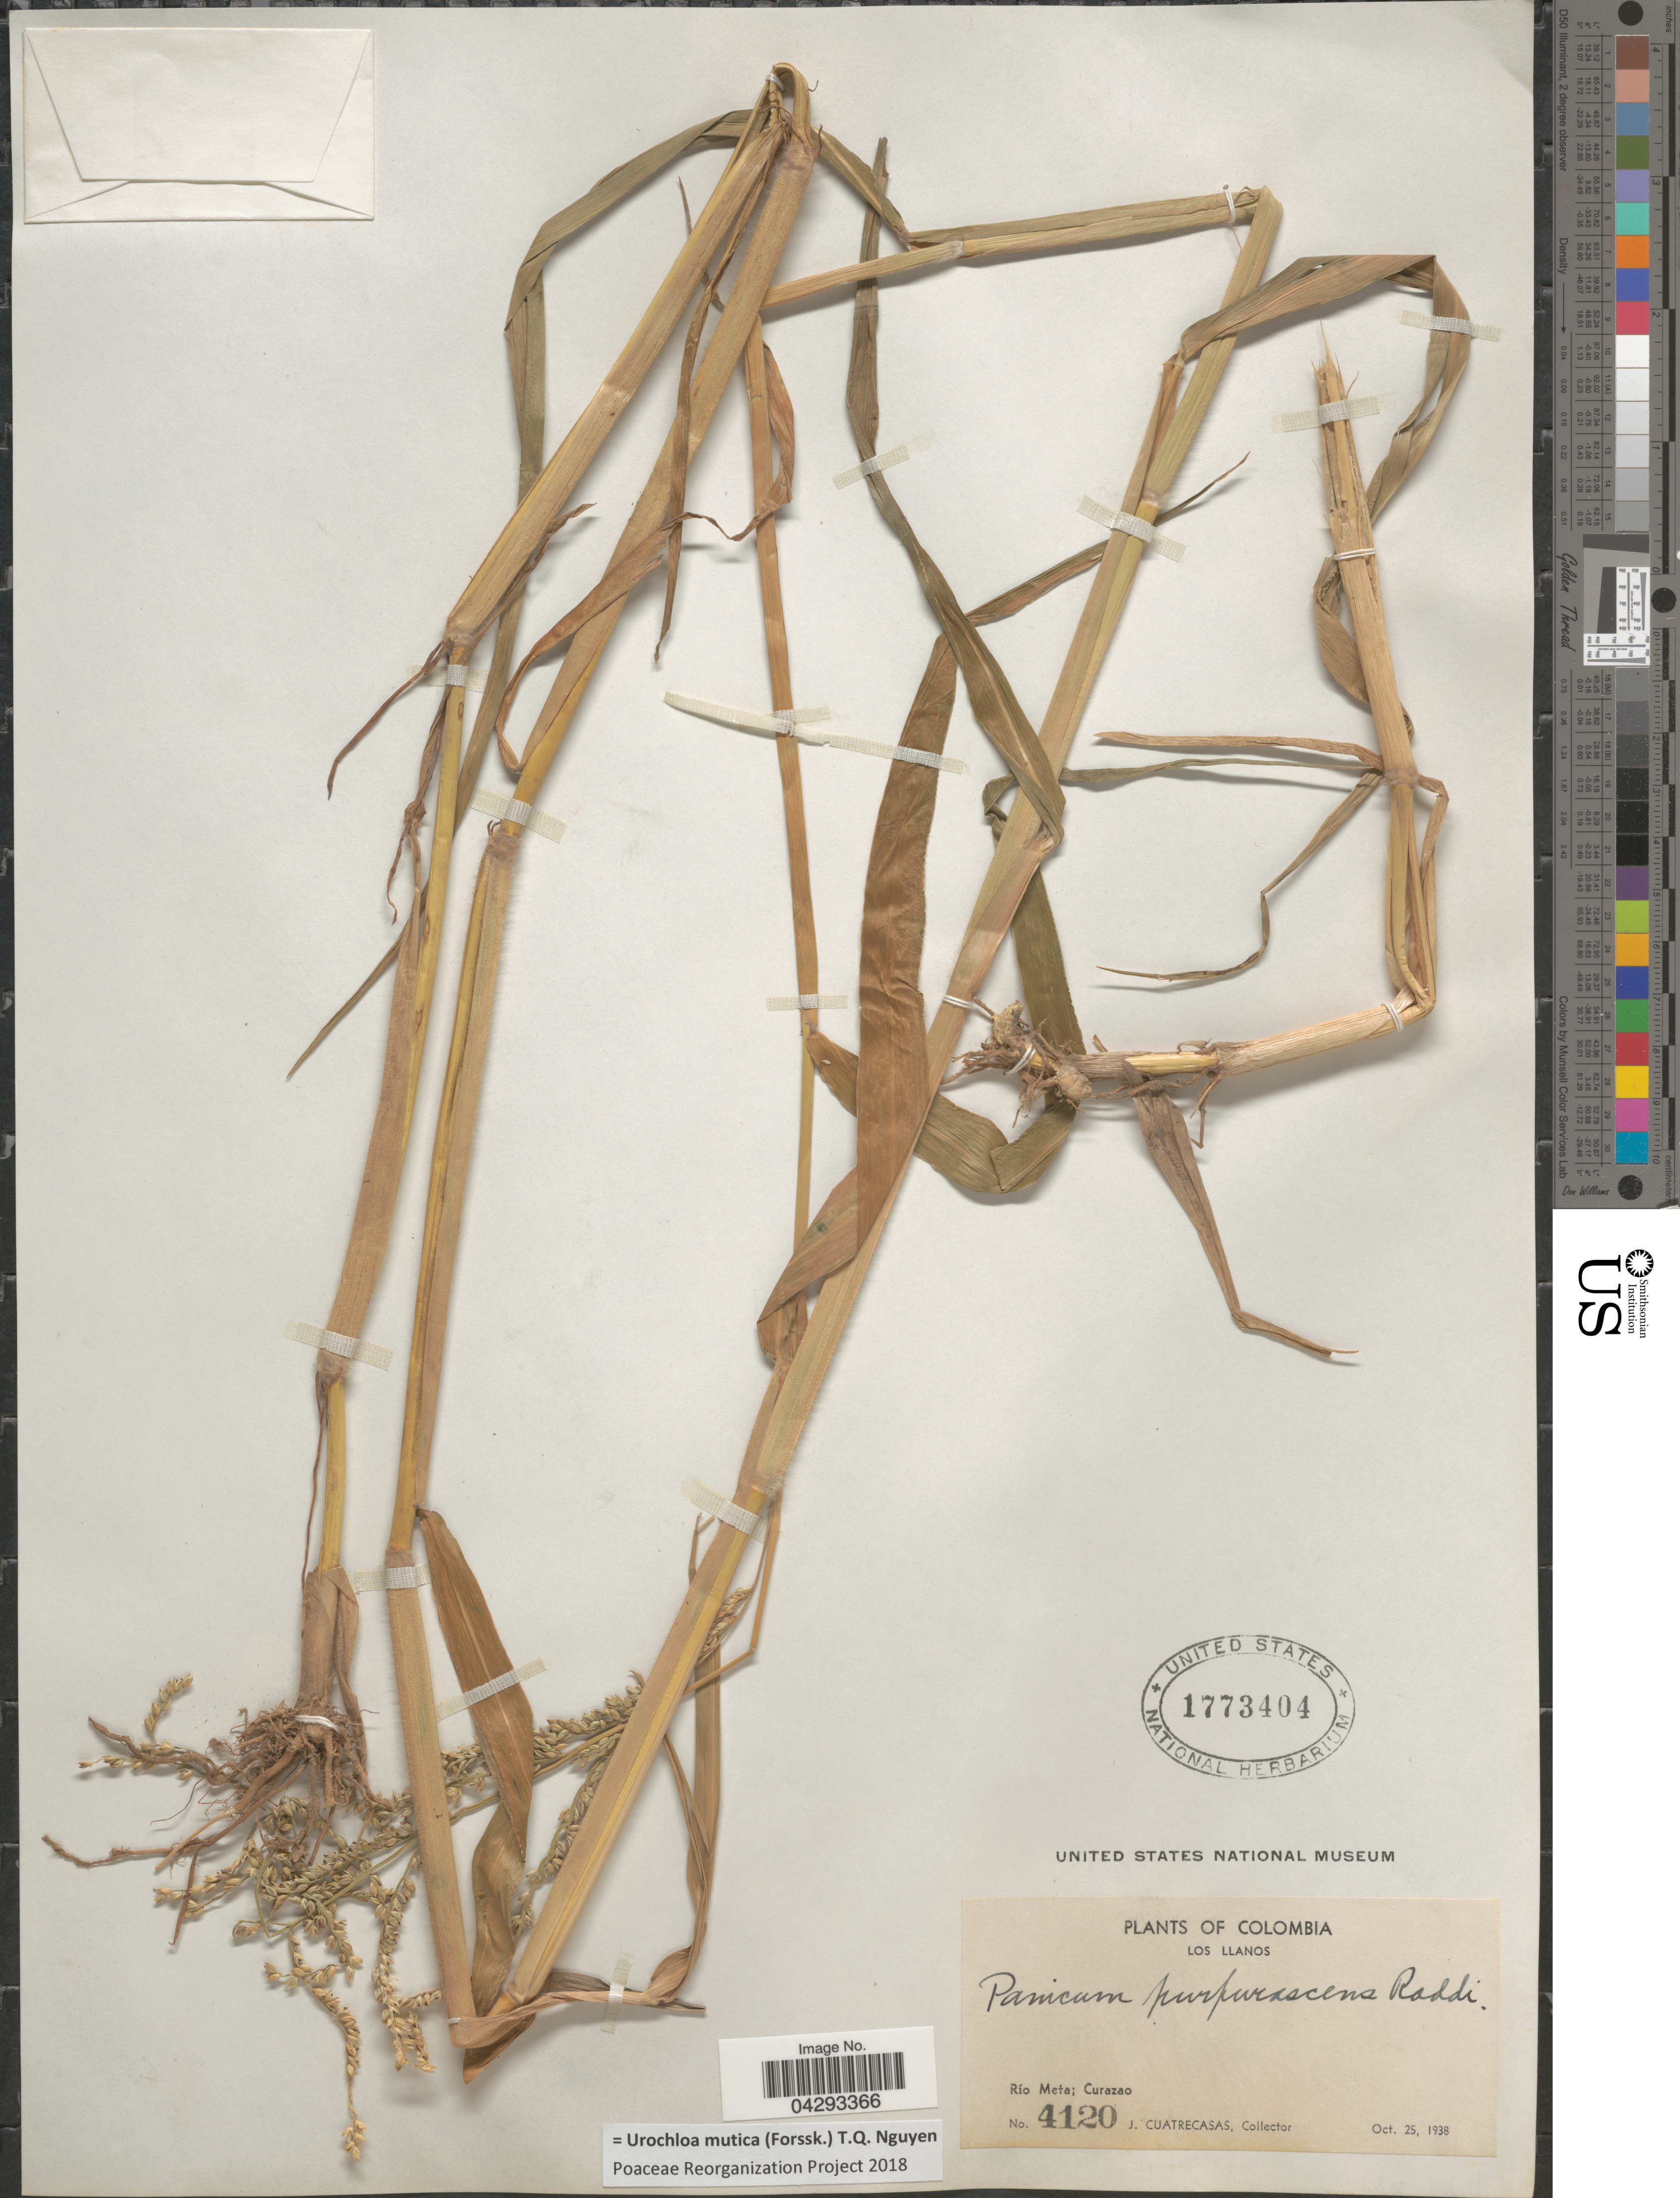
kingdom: Plantae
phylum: Tracheophyta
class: Liliopsida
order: Poales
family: Poaceae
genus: Urochloa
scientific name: Urochloa mutica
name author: (Forssk.) T.Q. Nguyen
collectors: J. Cuatrecasas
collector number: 4120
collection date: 1938-10-25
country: Colombia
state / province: Meta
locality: Los Llanos. Río Meta; Curazao.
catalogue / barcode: US 1773404